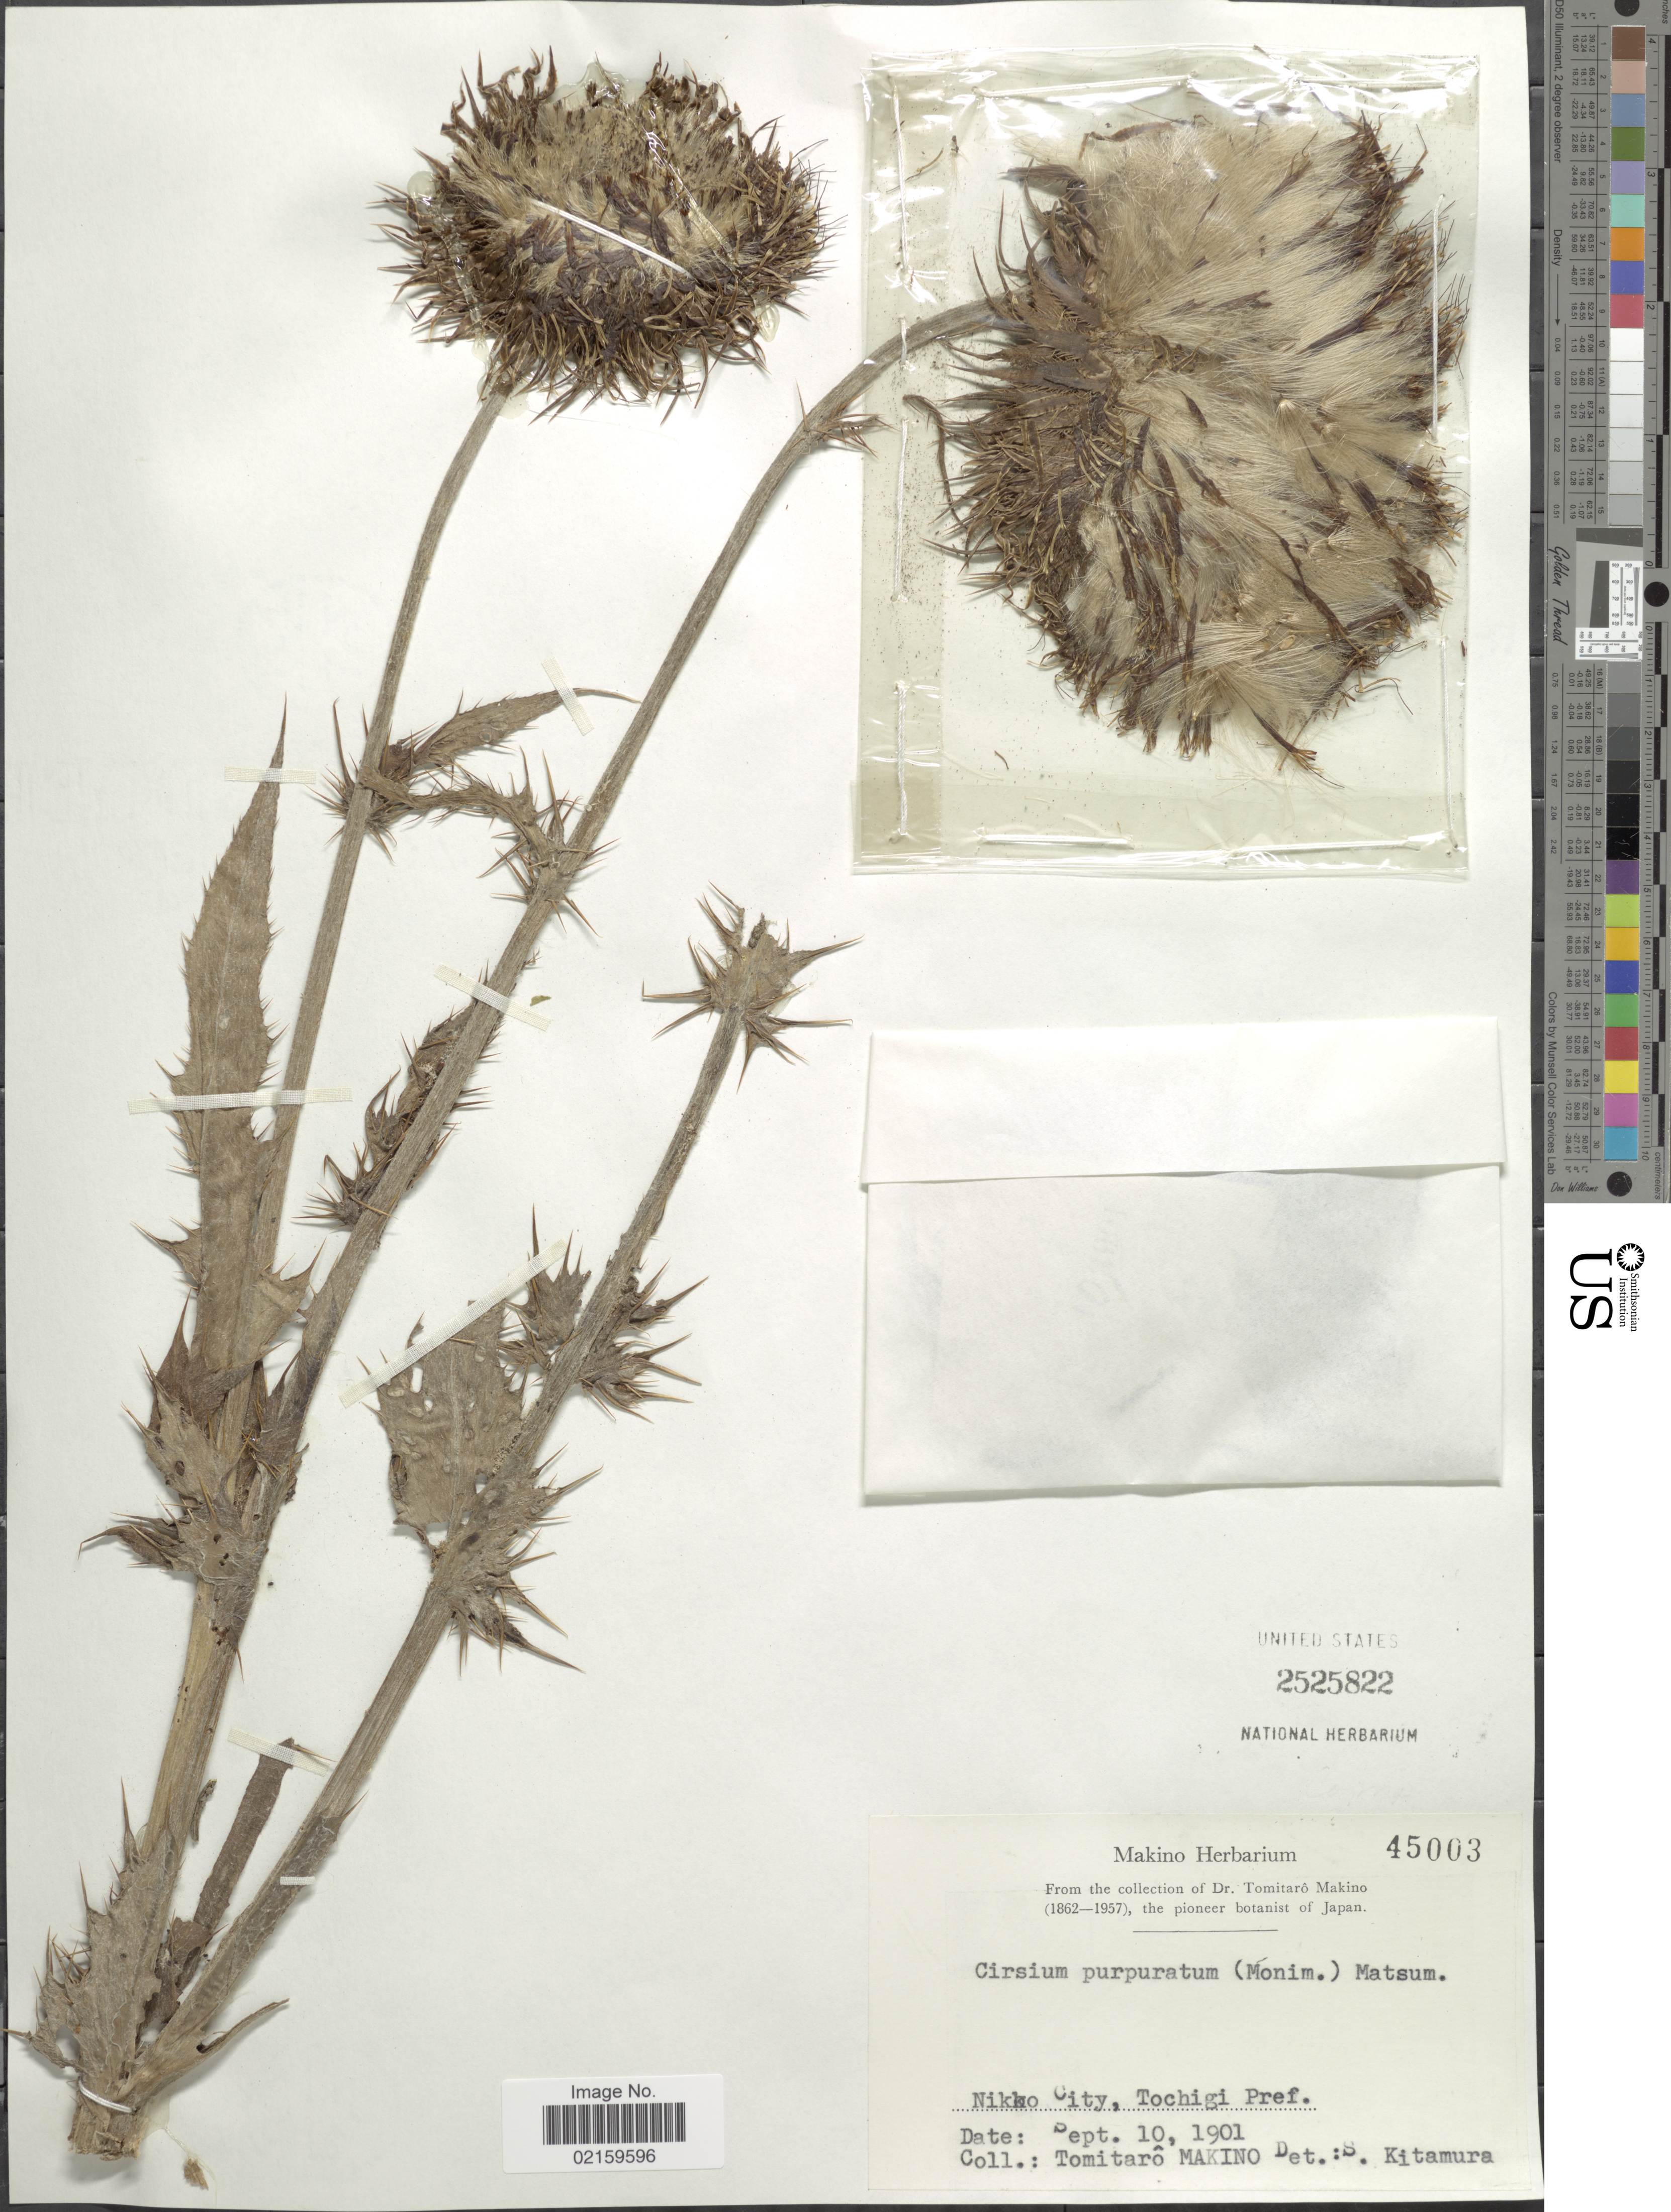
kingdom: Plantae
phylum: Tracheophyta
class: Magnoliopsida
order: Asterales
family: Asteraceae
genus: Cirsium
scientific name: Cirsium purpuratum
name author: (Maxim.) Matsum.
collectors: T. Mkino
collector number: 45003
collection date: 1901-09-10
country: Japan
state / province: Totigi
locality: Nikko City, Tochigi Pref.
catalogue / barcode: US 2525822